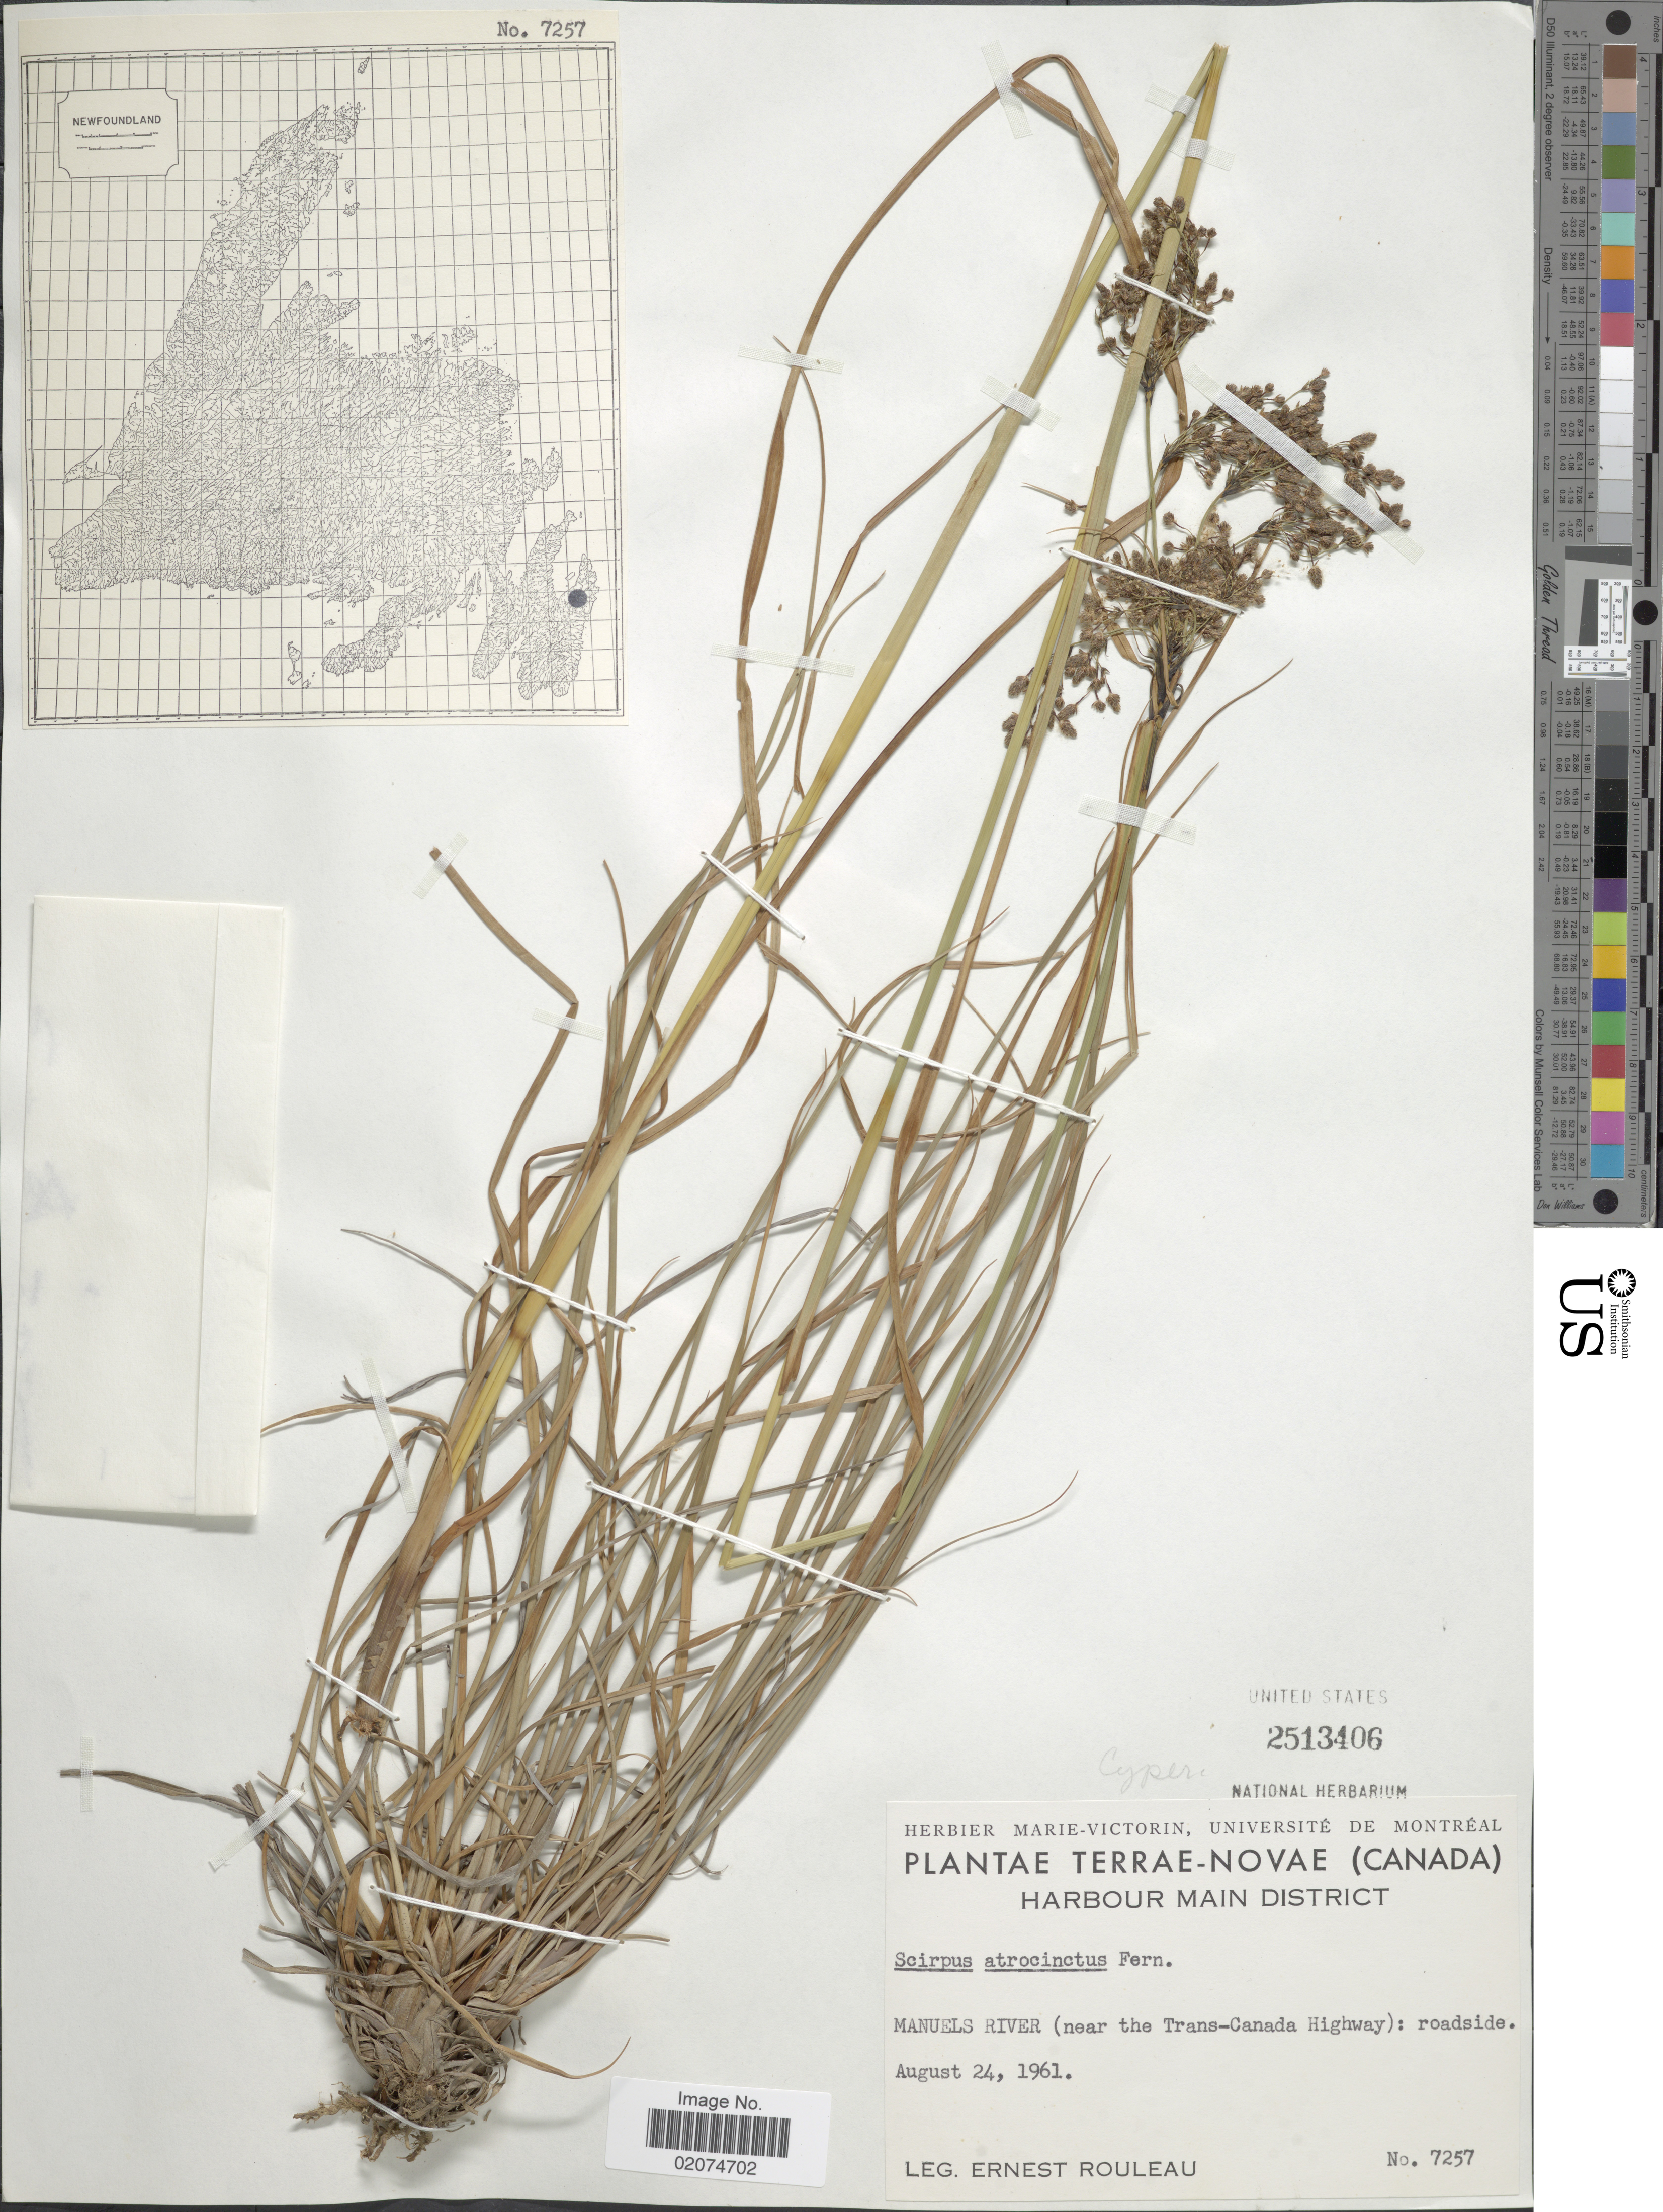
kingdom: Plantae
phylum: Tracheophyta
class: Liliopsida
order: Poales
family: Cyperaceae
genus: Scirpus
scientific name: Scirpus atrocinctus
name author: Fernald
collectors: J. Rouleau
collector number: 7257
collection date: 1961-08-24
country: Canada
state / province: Newfoundland and Labrador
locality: Terrae-Novae, Manuels River (near the Trans-Canada Highway); roadside.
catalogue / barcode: US 2513406